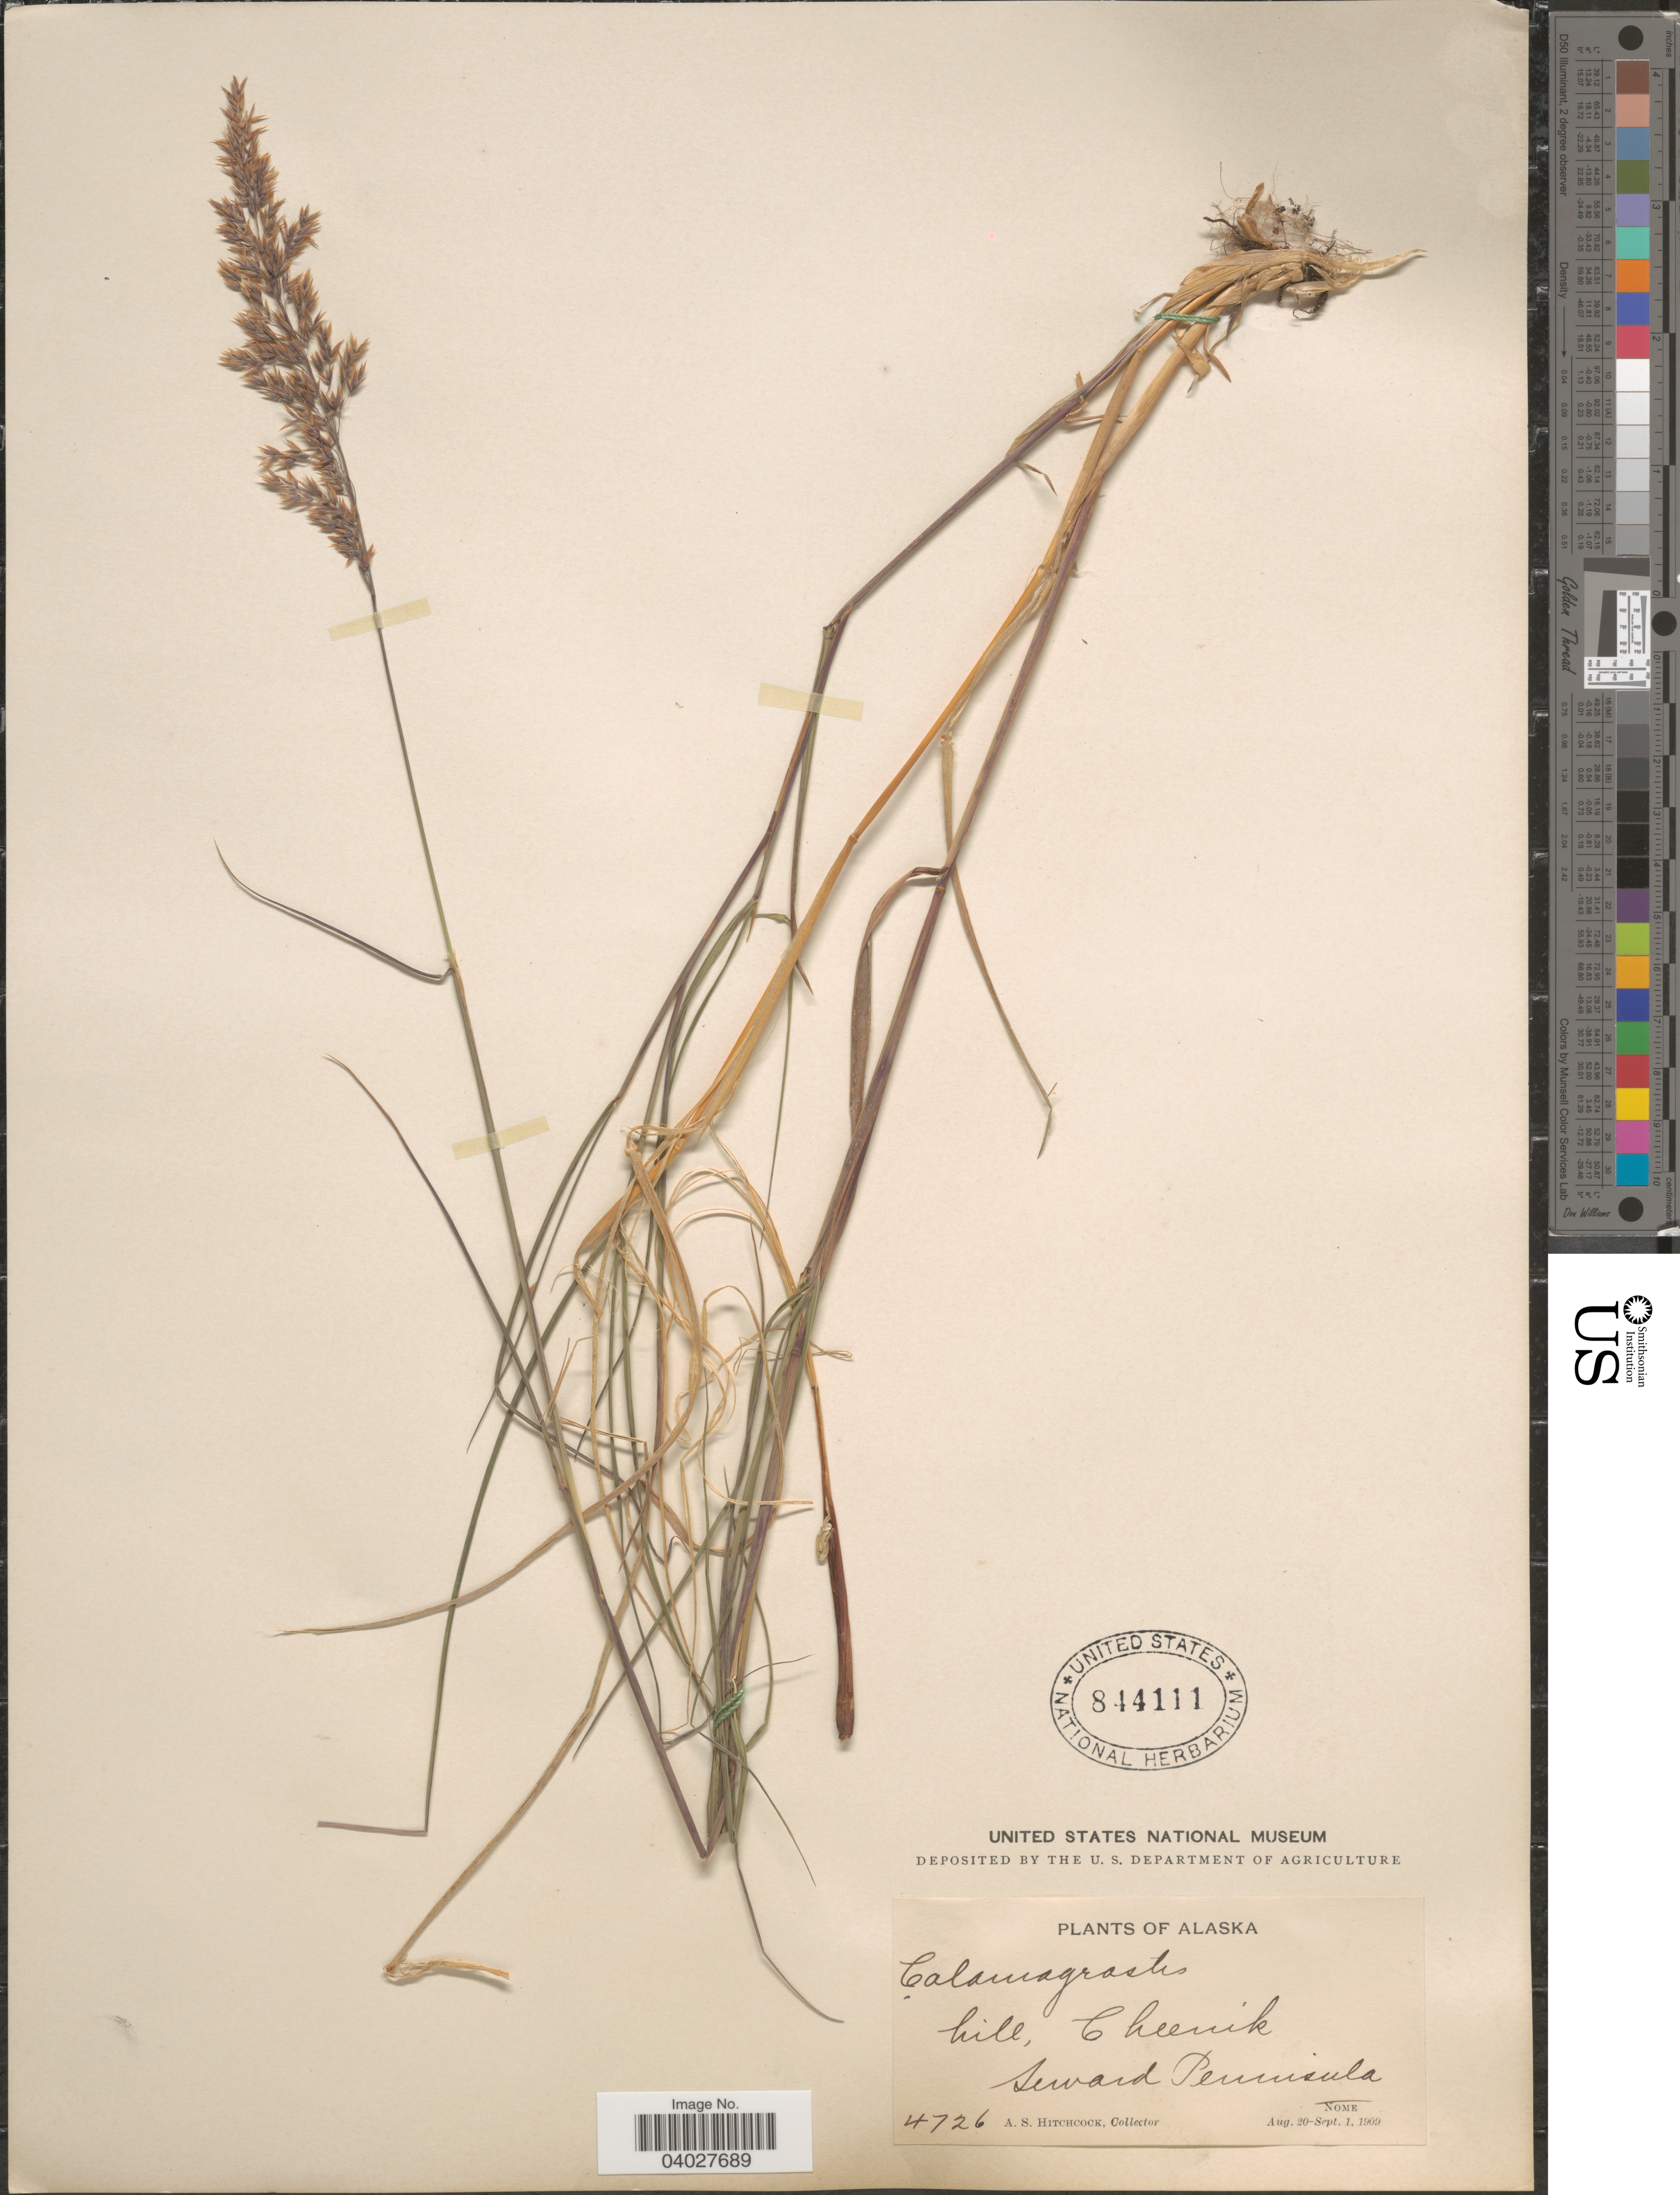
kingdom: Plantae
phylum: Tracheophyta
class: Liliopsida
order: Poales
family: Poaceae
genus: Calamagrostis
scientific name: Calamagrostis canadensis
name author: (Michx.) P. Beauv.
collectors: A. S. Hitchcock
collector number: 4726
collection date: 1909-08-20/1909-09-01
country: United States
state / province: Alaska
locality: Hill, Cheenik. Seward Peninsula. Nome.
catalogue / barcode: US 844111